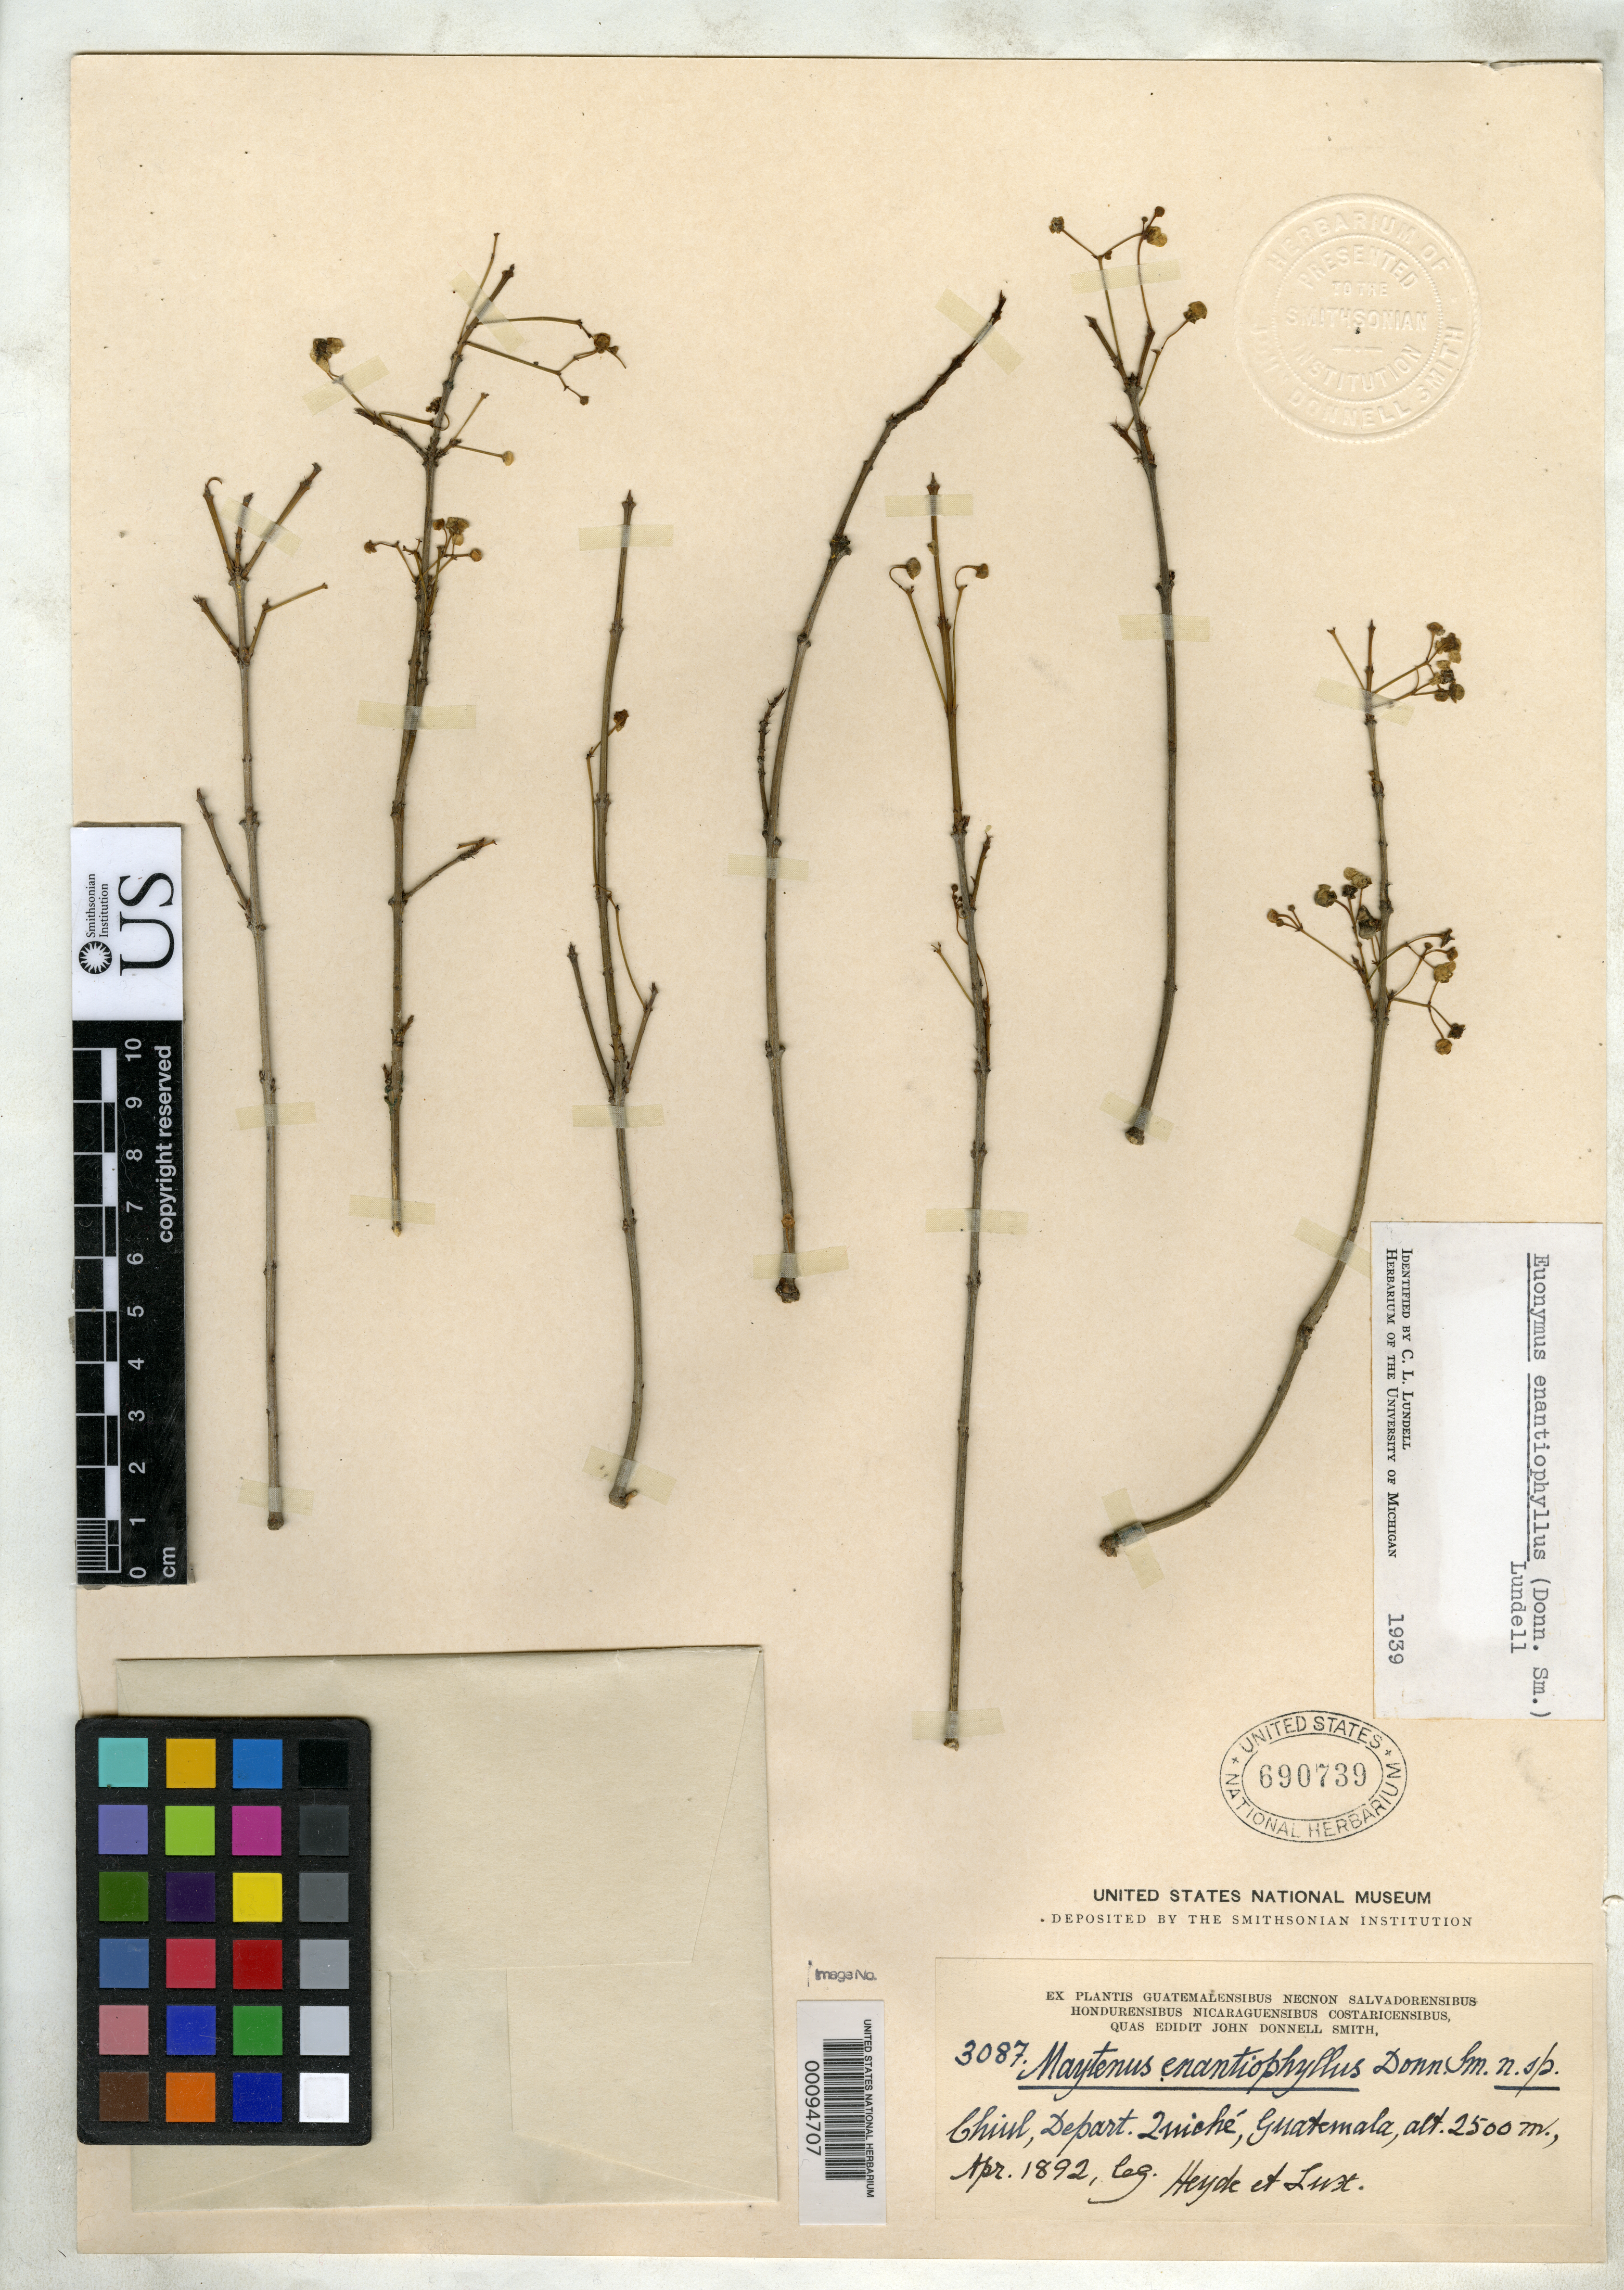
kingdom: Plantae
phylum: Tracheophyta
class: Magnoliopsida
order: Celastrales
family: Celastraceae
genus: Maytenus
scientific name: Maytenus enantiophylla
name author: Donn. Sm.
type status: Type Collection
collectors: E. T. Heyde & E. Lux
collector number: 3087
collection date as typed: Apr 1892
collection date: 1892-04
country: Guatemala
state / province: El Quiché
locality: Chiul.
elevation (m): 2500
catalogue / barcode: US 690739